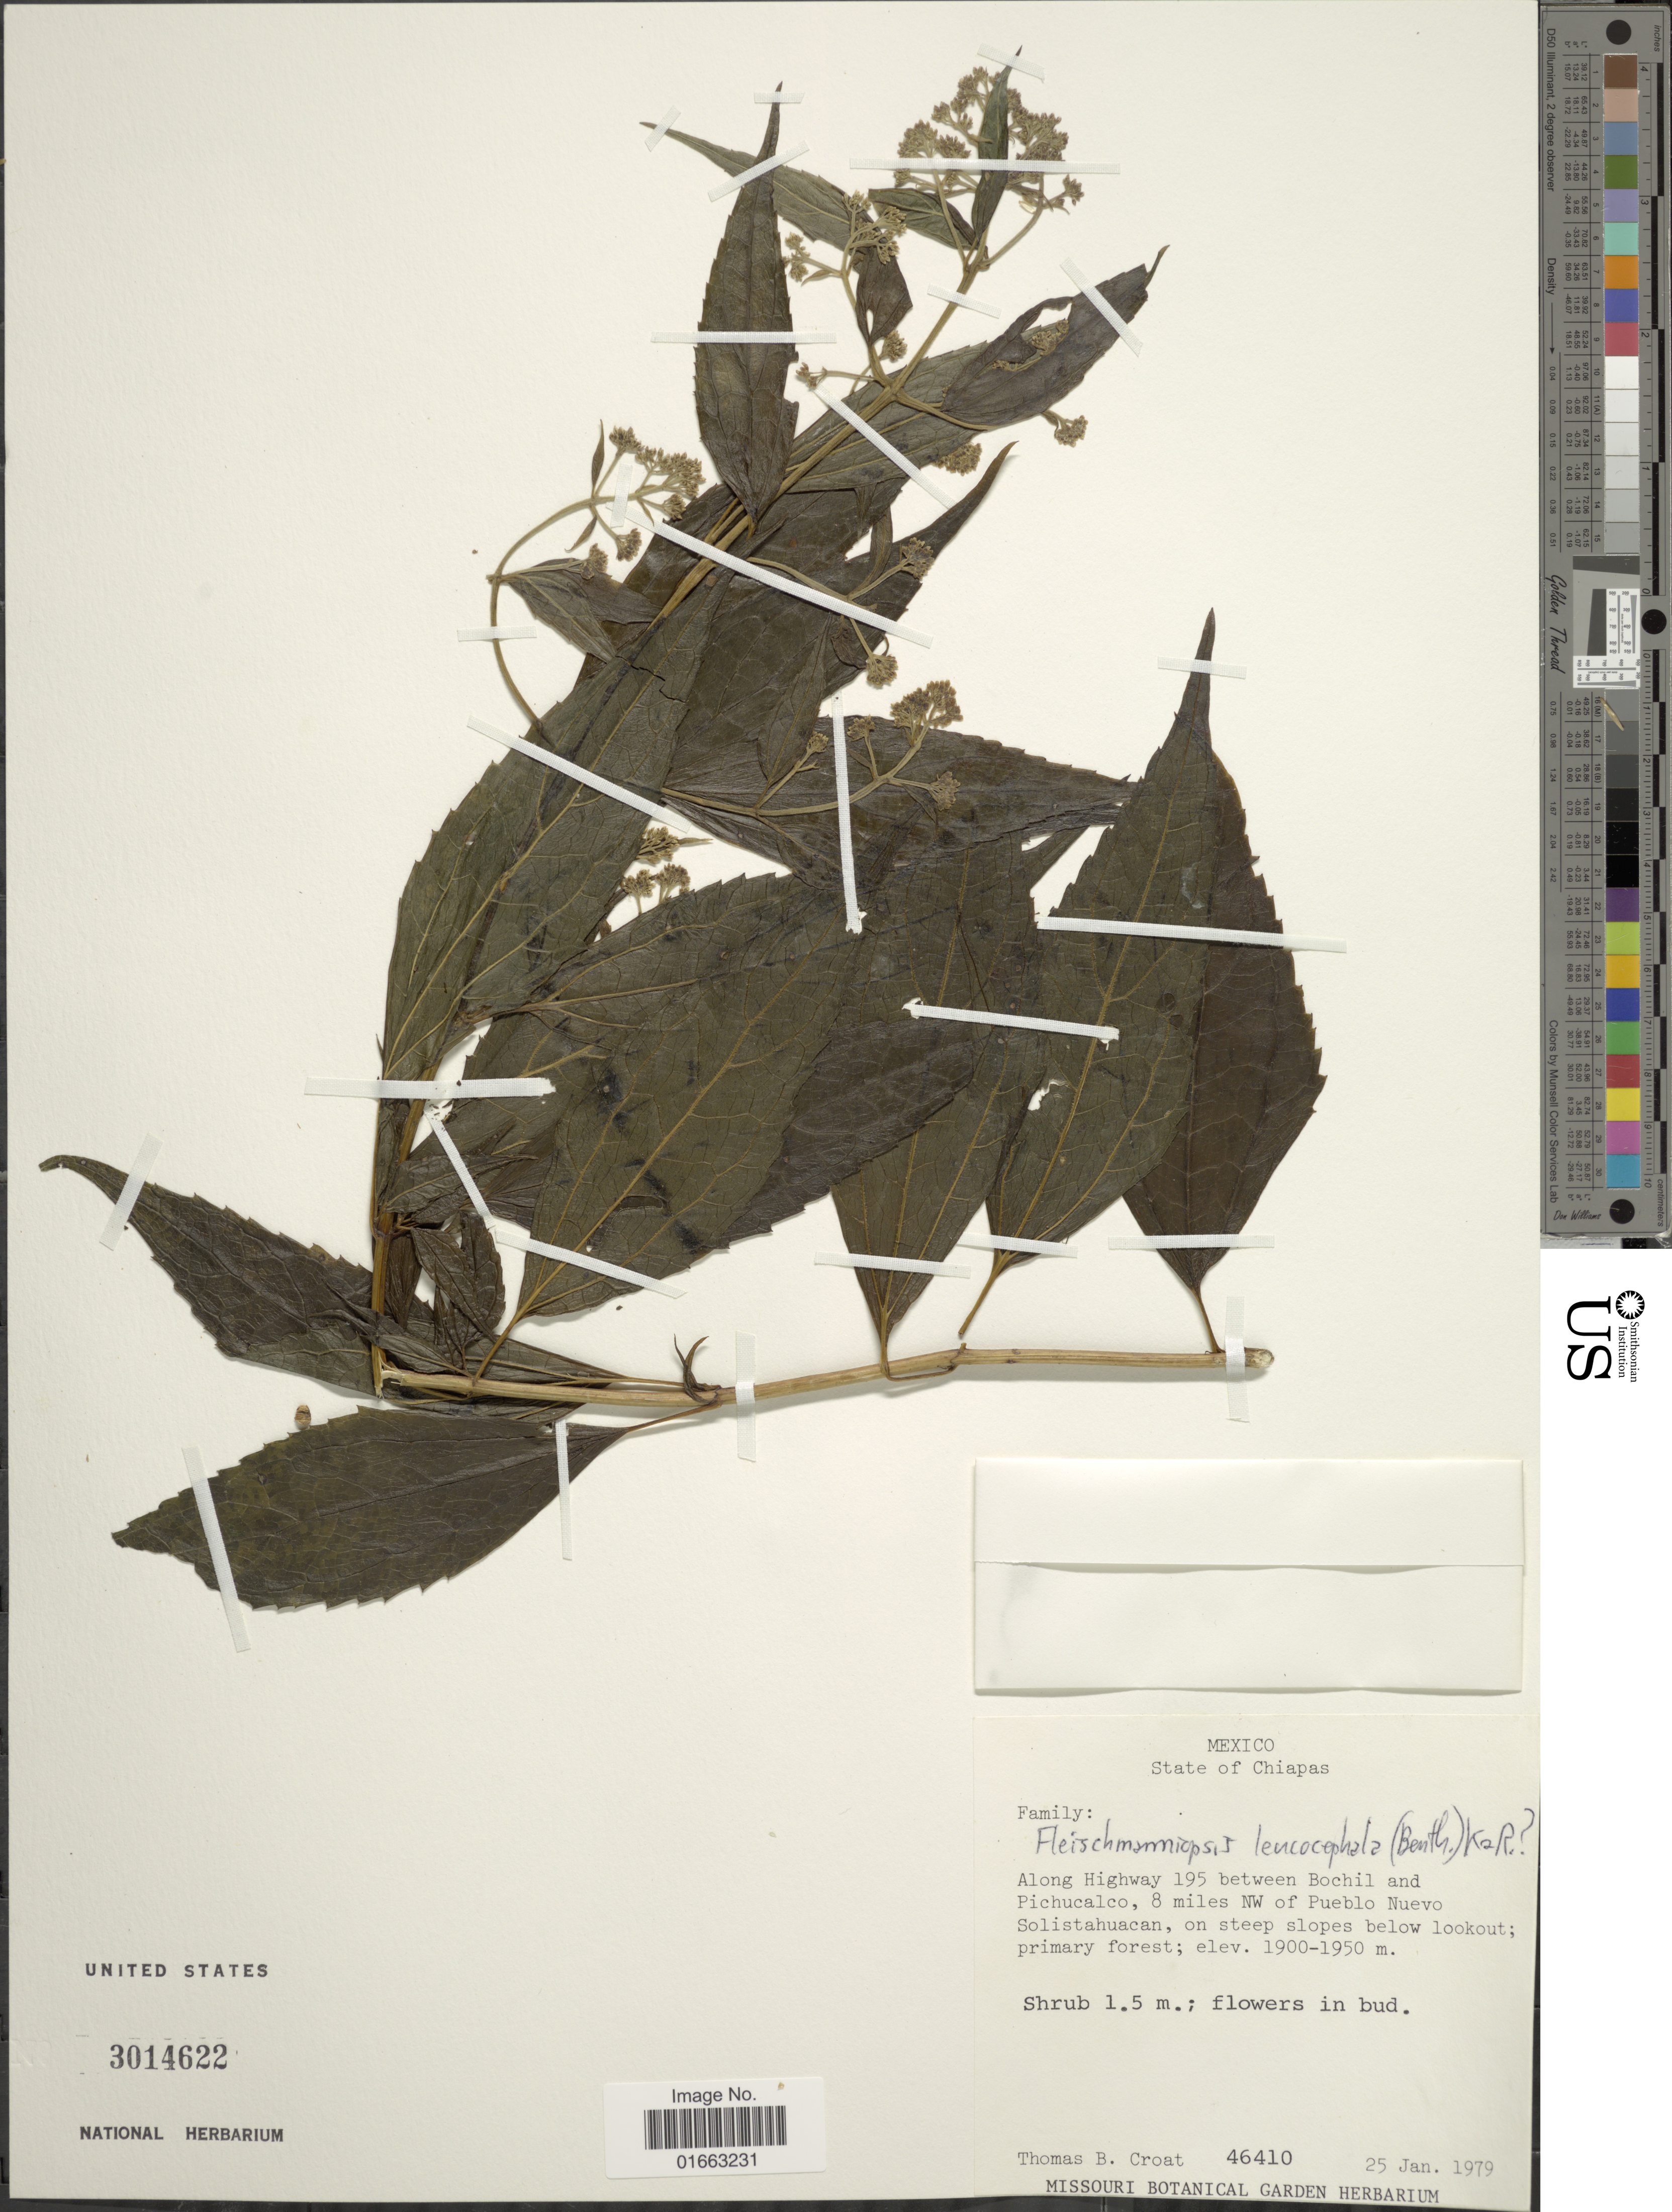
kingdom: Plantae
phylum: Tracheophyta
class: Magnoliopsida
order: Asterales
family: Asteraceae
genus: Fleischmanniopsis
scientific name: Fleischmanniopsis leucocephala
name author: (Benth.) R.M. King & H. Rob.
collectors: T. B. Croat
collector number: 46410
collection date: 1979-01-25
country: Mexico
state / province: Chiapas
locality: Along Highway 195 between Bochil and Pichucalco, 8 miles NW of Pueblo Nuevo Solistahuacan, on steep slopes below lookout, primary forest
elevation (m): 1900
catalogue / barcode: US 3014622